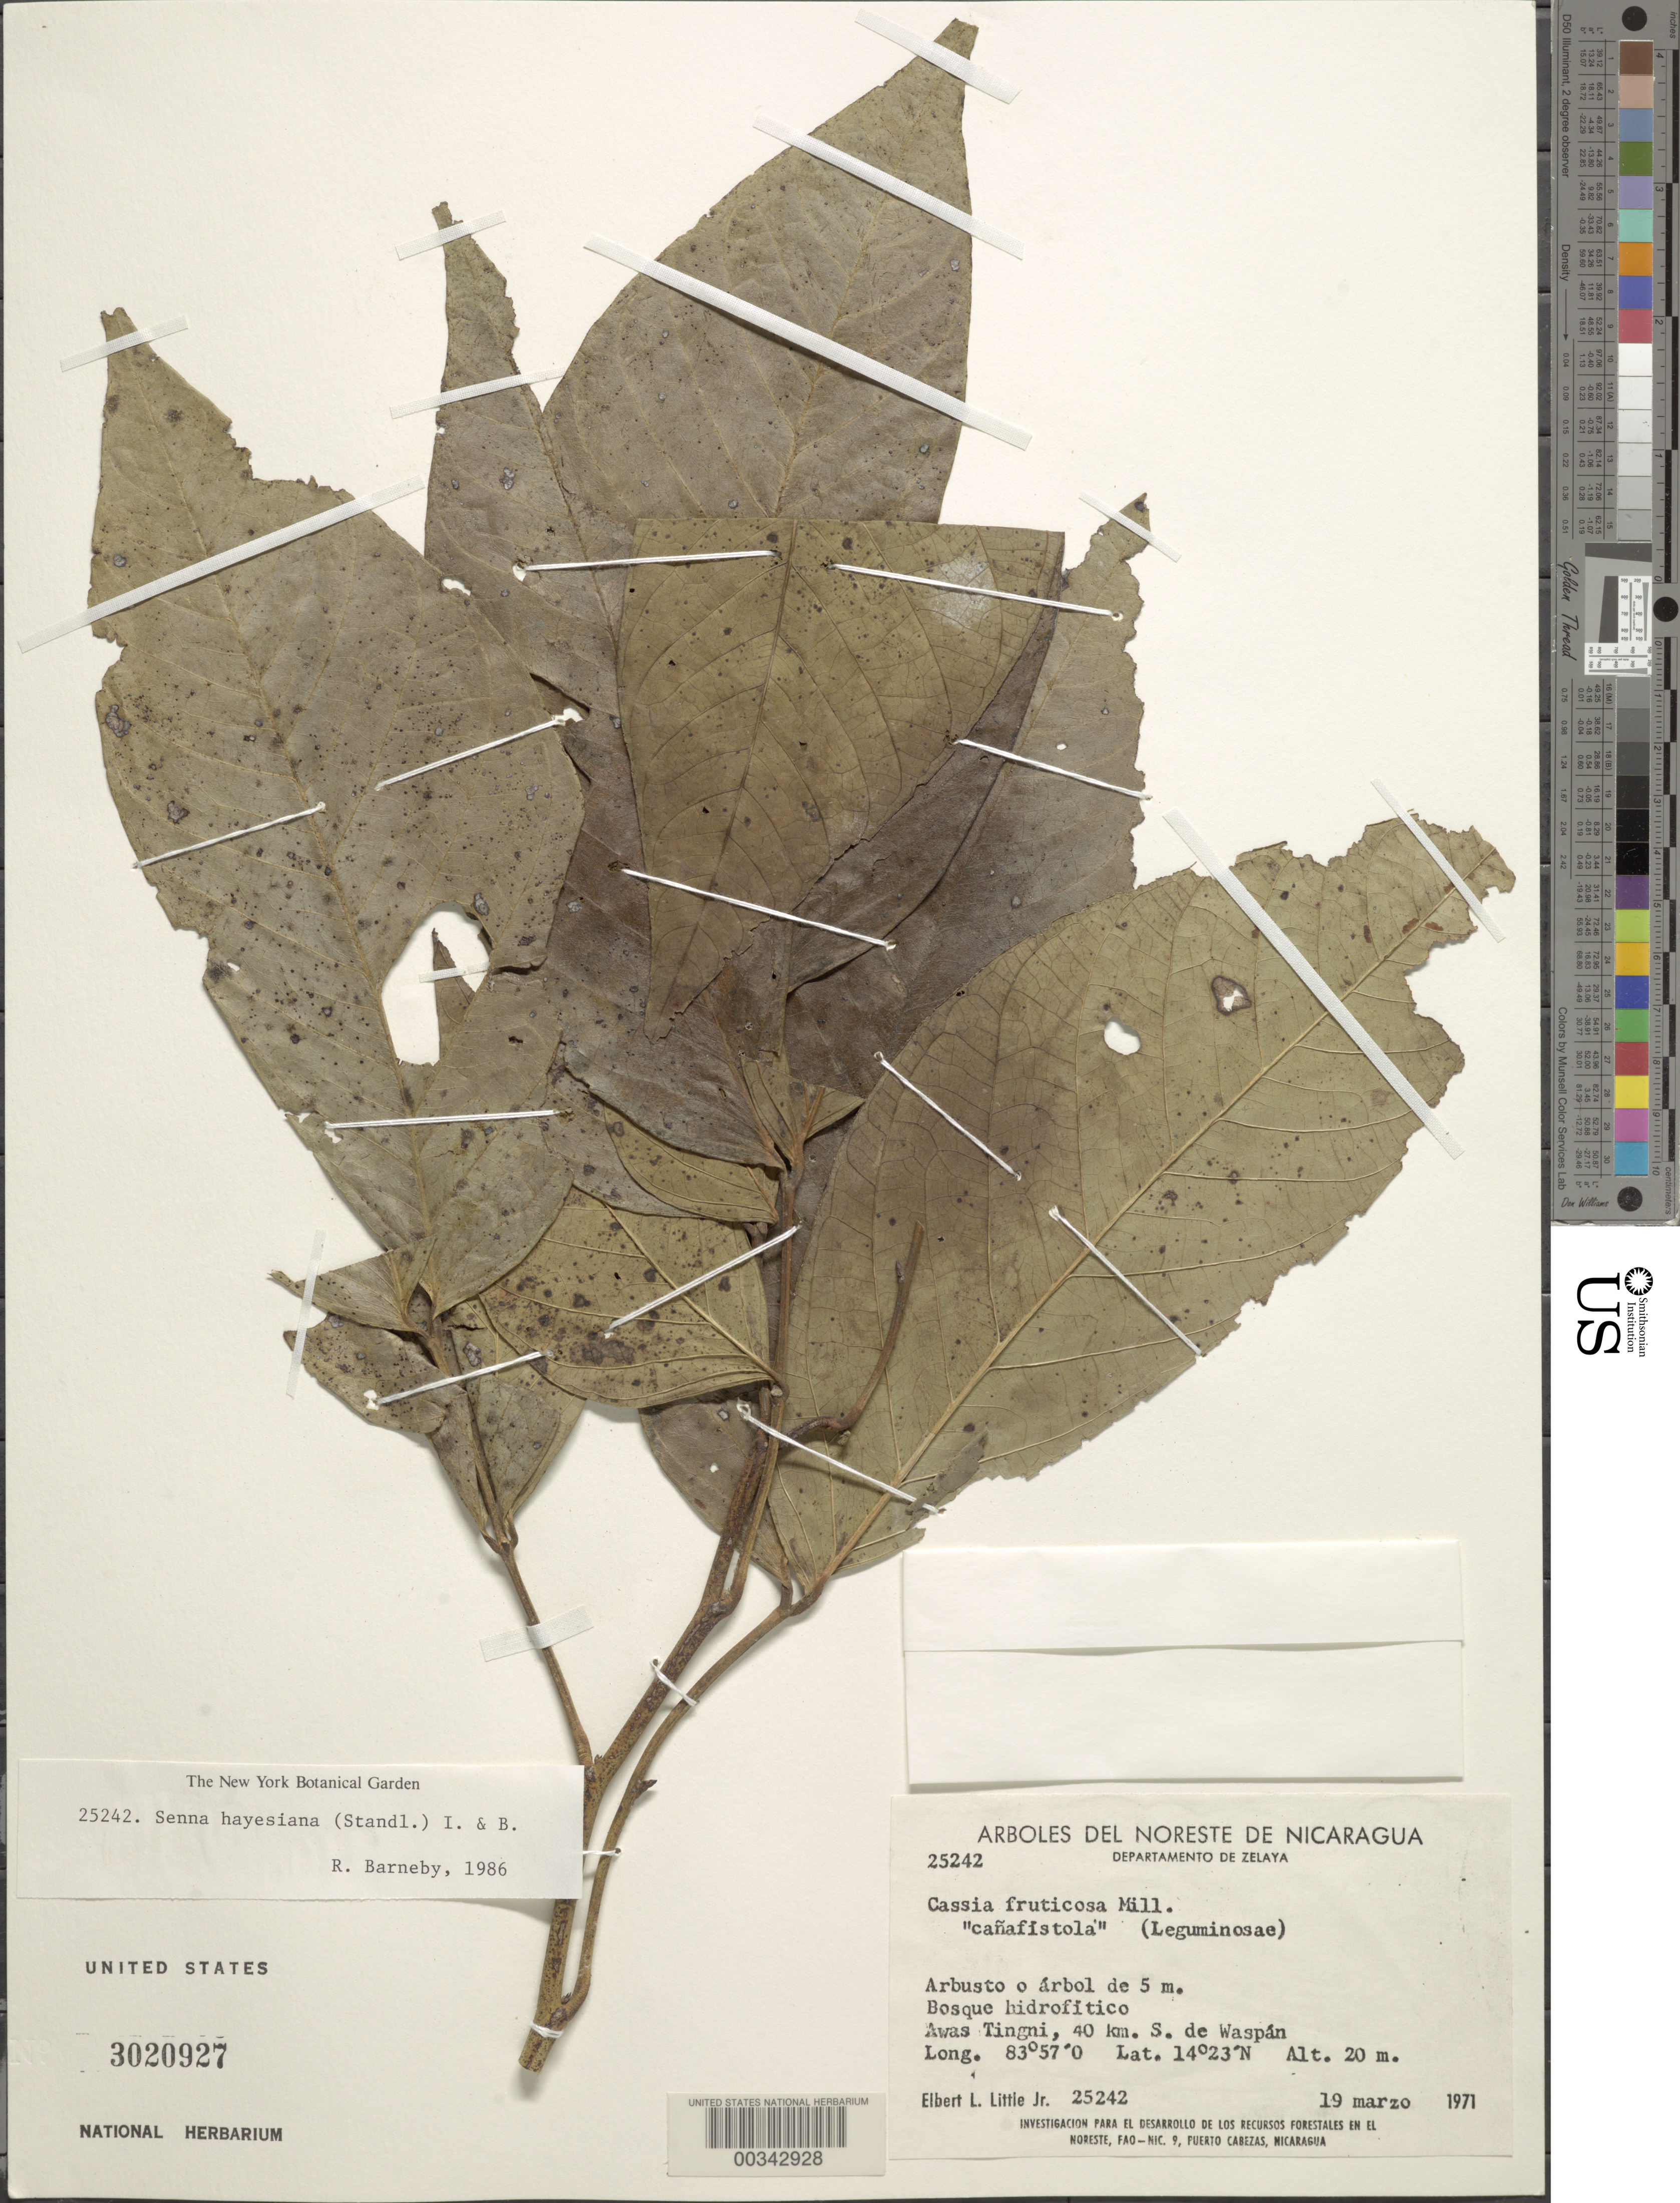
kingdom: Plantae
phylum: Tracheophyta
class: Magnoliopsida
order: Fabales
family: Fabaceae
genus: Senna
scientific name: Senna hayesiana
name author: (Britton & Rose) H.S. Irwin & Barneby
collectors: E. L. Little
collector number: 25242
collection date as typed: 19 Mar 1971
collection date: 1971-03-19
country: Nicaragua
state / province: Atlántico Norte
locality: Awas tingni, 40 km s of waspan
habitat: Moist forest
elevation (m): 20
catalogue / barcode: US 3020927